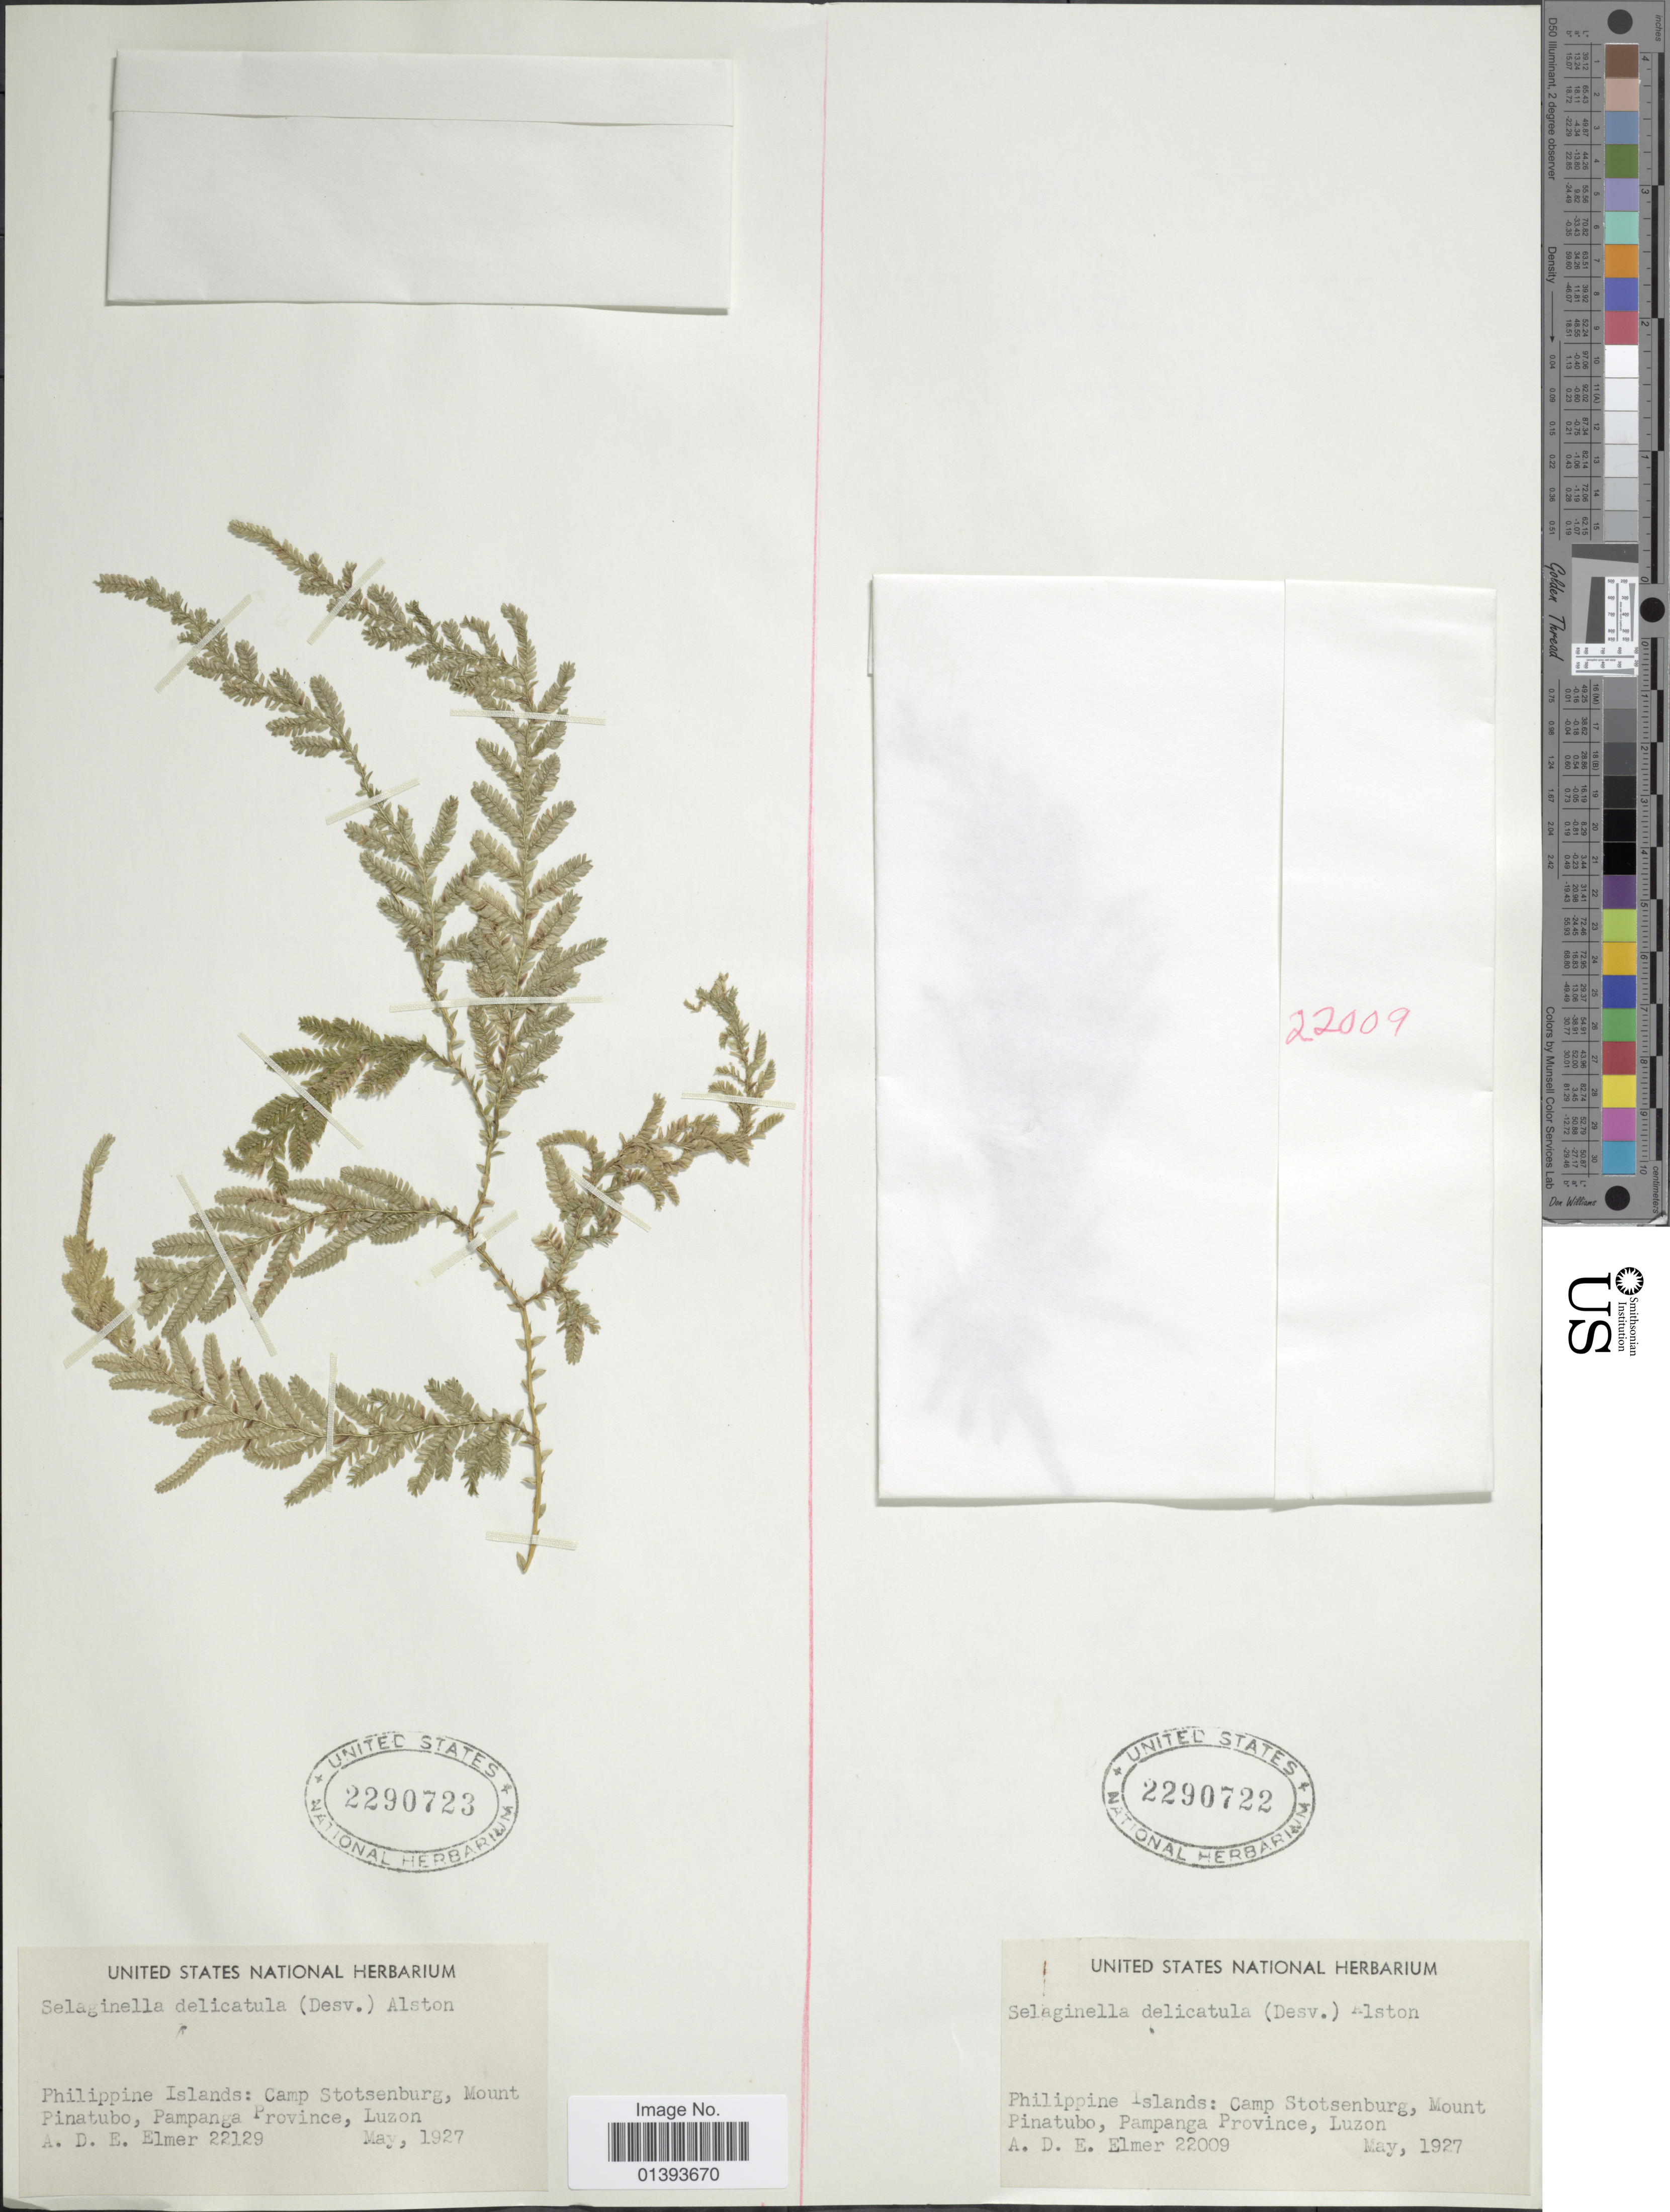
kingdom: Plantae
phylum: Tracheophyta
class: Lycopodiopsida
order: Selaginellales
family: Selaginellaceae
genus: Selaginella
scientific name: Selaginella delicatula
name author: (Desv.) Alston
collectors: A. D. E. Elmer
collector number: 22009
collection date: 1927-05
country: Philippines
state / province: Central Luzon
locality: Philippine Islands: Camp Stotsenburg, Mount Pinatubo, Pampanga Province, Luzon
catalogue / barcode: US 2290722